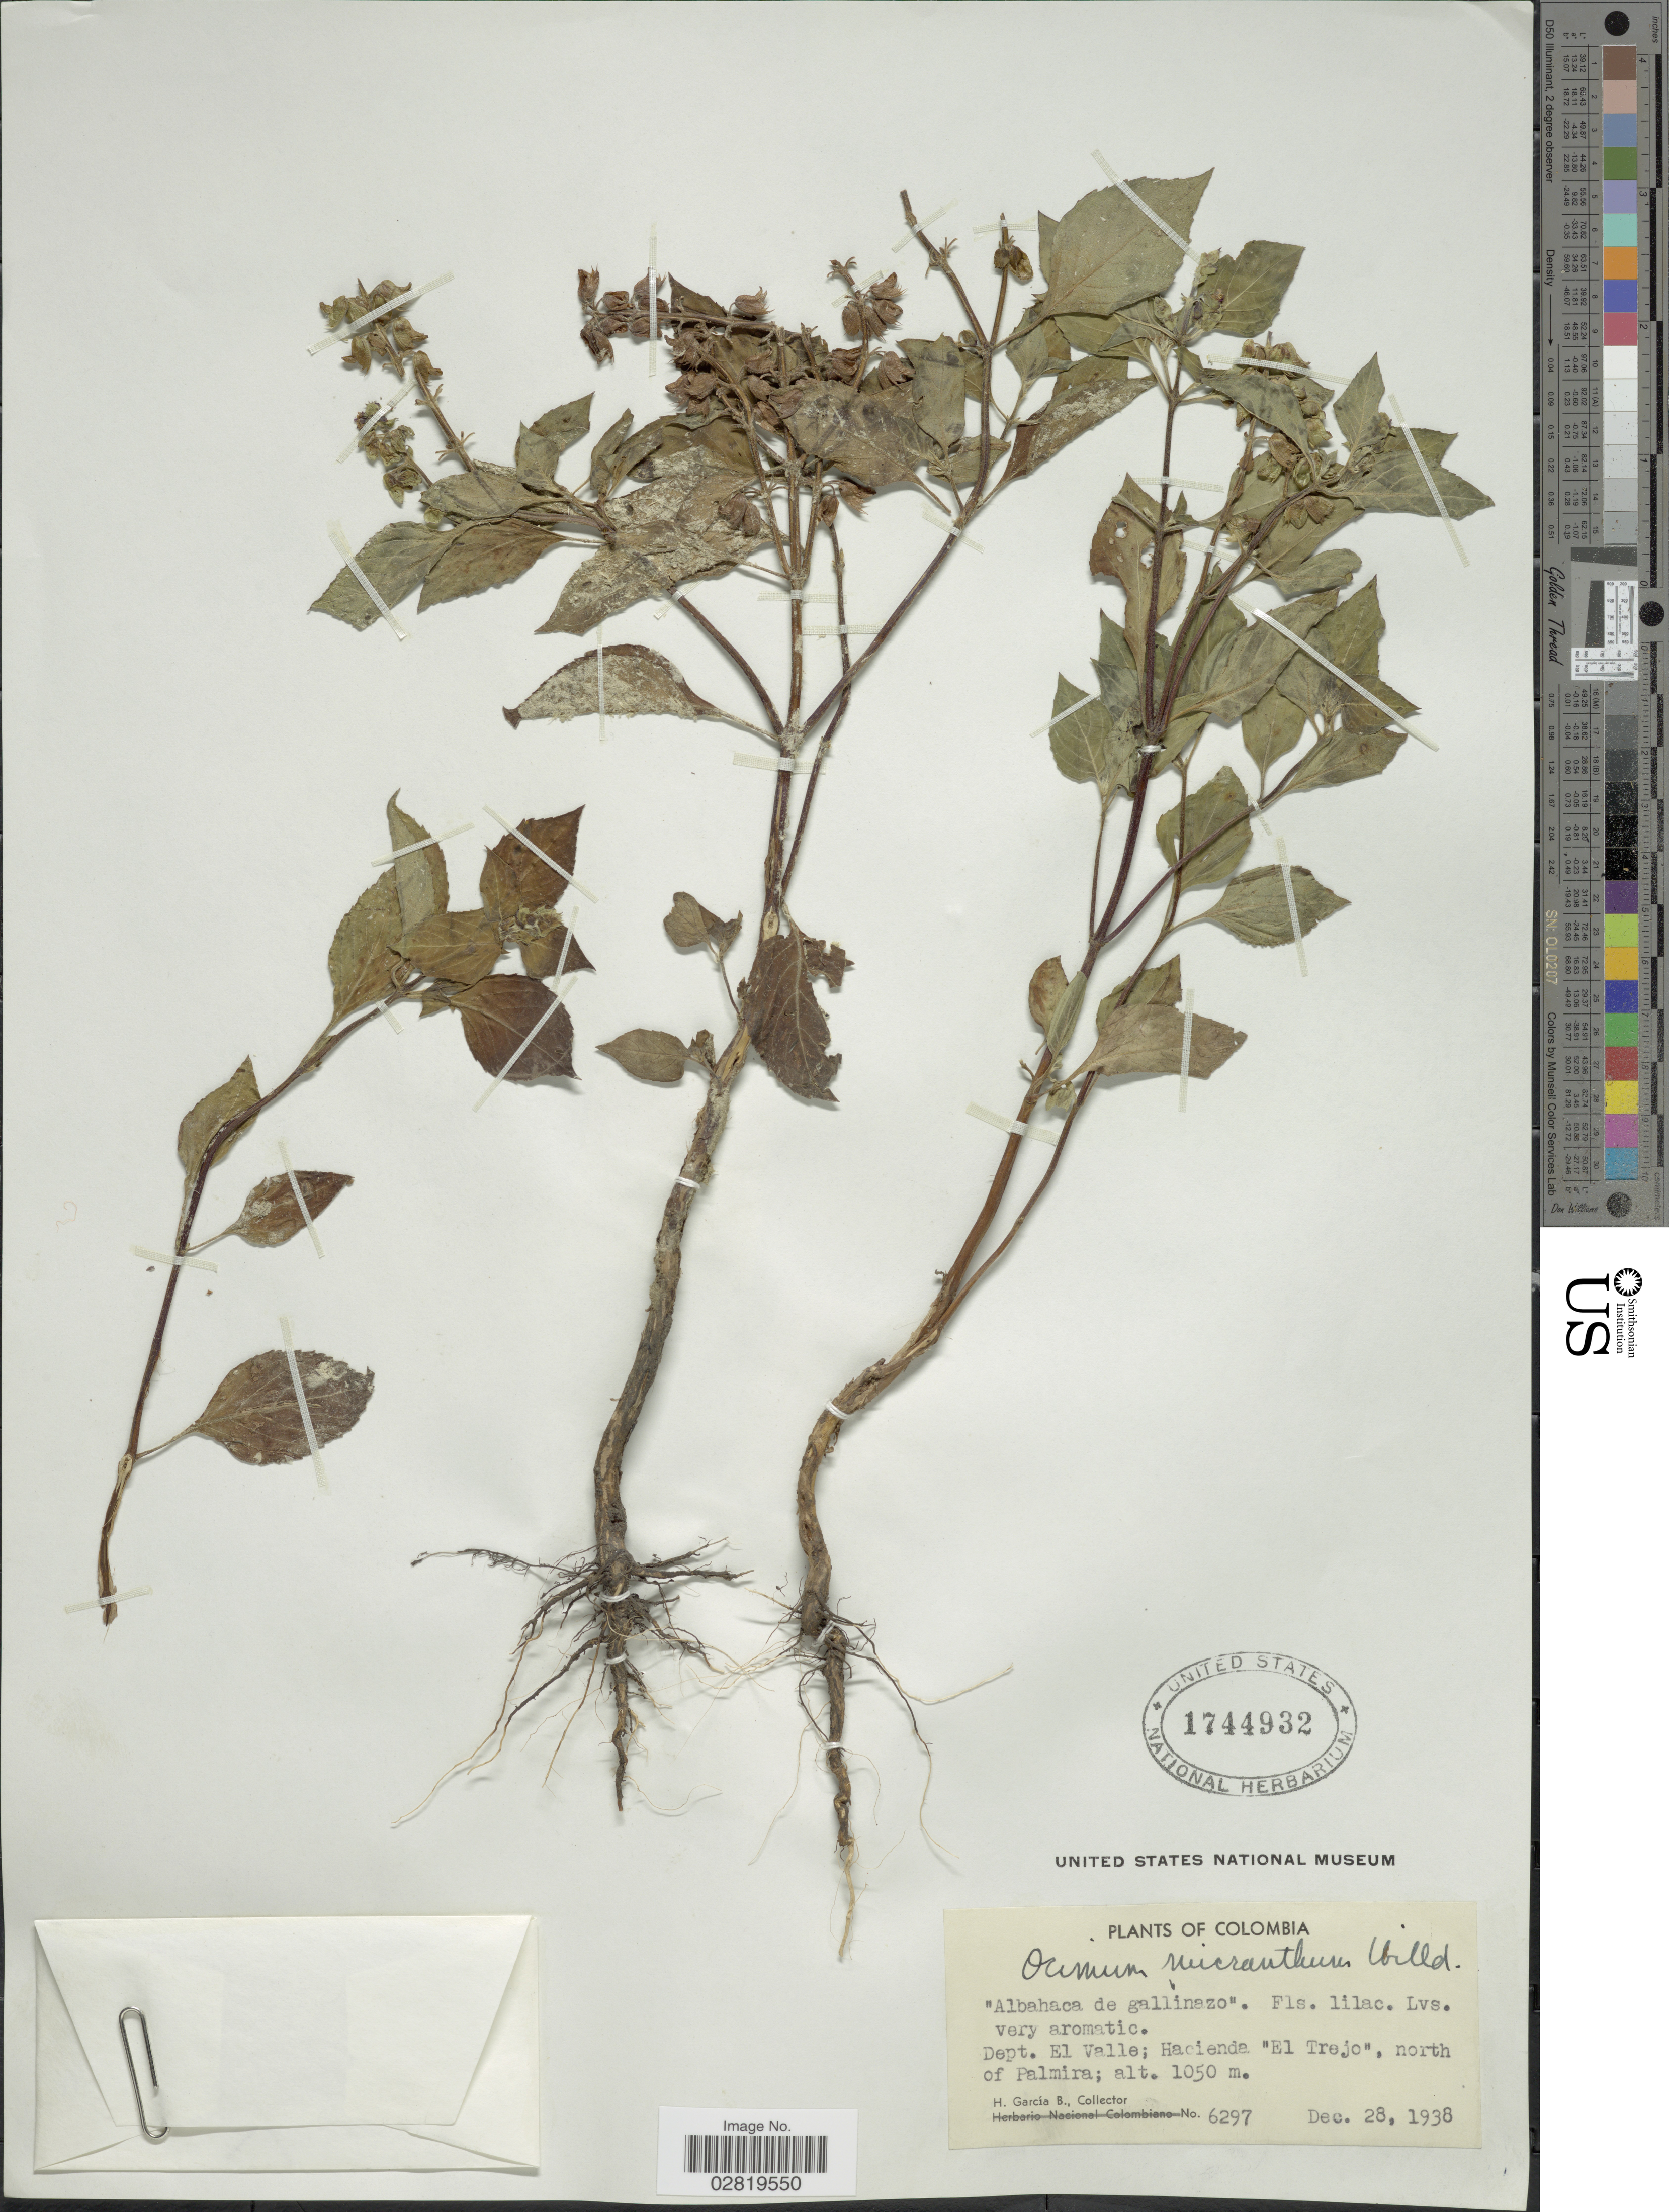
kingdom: Plantae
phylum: Tracheophyta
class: Magnoliopsida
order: Lamiales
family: Lamiaceae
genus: Ocimum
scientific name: Ocimum micranthum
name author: Willd.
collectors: H. García Barriga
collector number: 6297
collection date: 1938-12-28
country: Colombia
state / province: Valle del Cauca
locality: Dept. El Valle: Hacienda "El Trejo", north of Palmira.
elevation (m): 1050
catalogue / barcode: US 1744932